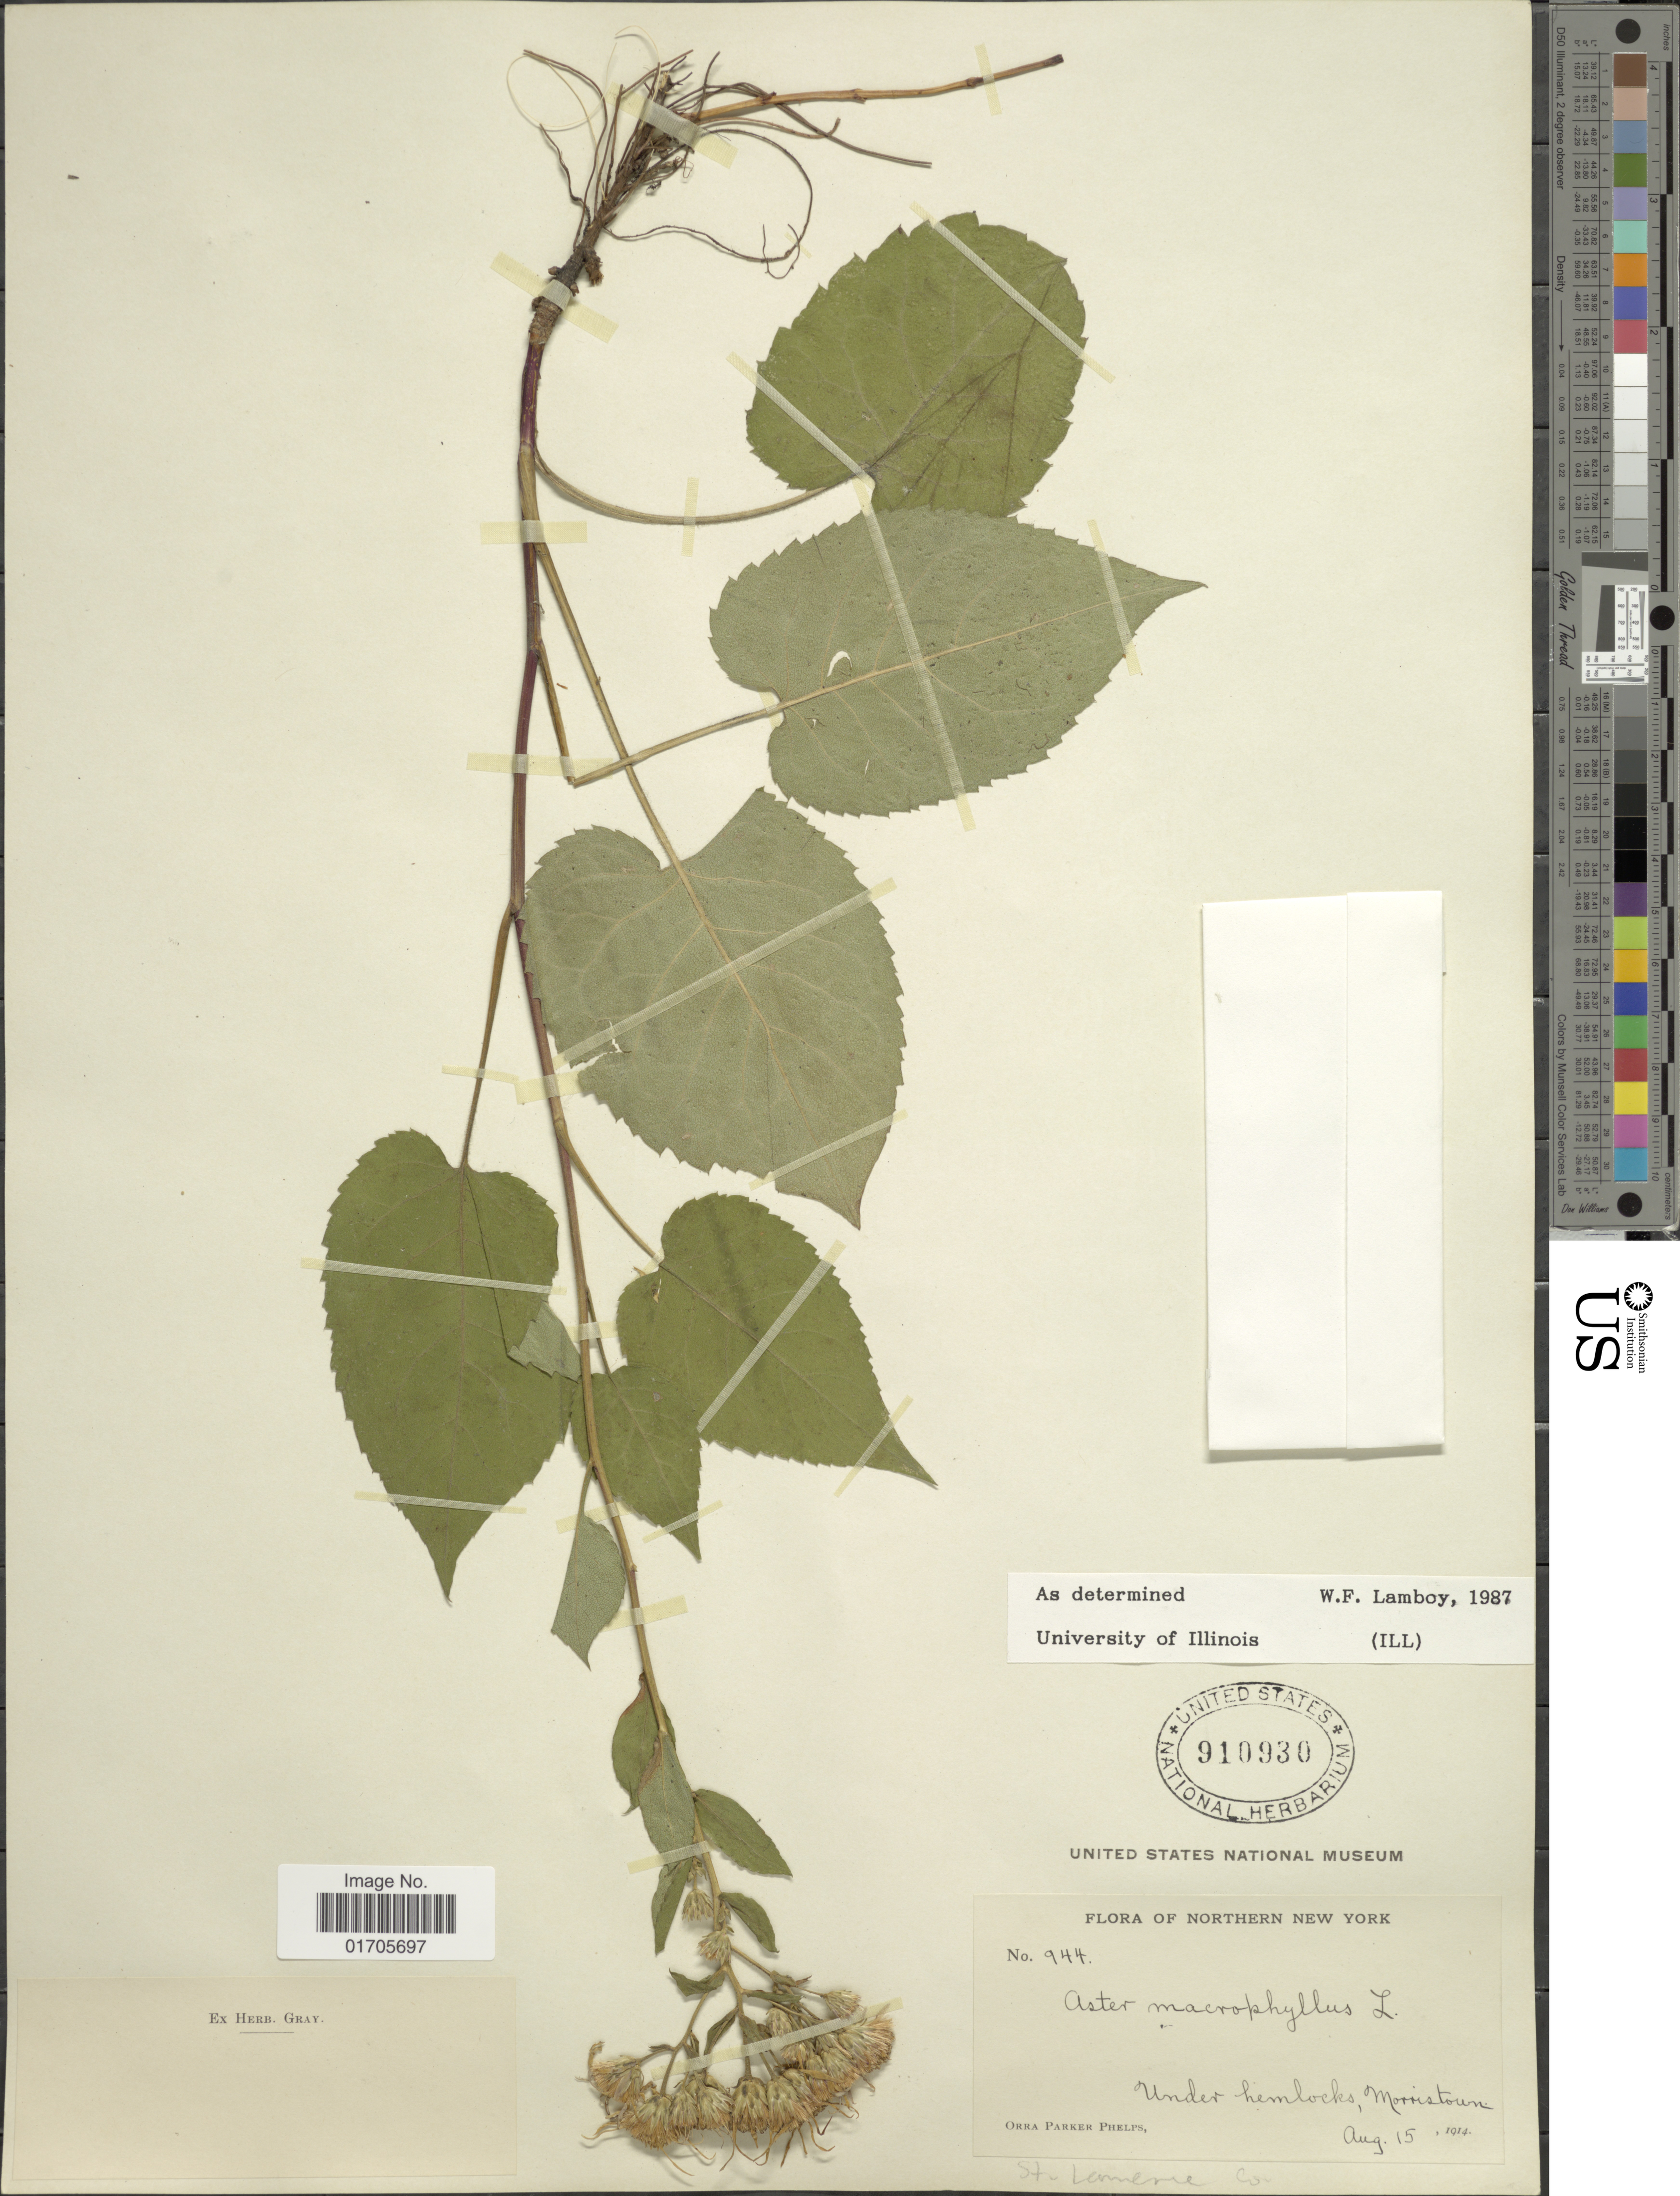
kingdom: Plantae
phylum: Tracheophyta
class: Magnoliopsida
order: Asterales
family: Asteraceae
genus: Eurybia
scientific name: Eurybia macrophylla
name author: (L.) Cass.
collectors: O. P. Phelps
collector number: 944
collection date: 1914-08-15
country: United States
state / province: New York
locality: Northern New York. Under hemlocks, Morristoun. St. Lamerse Co.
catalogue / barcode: US 910930